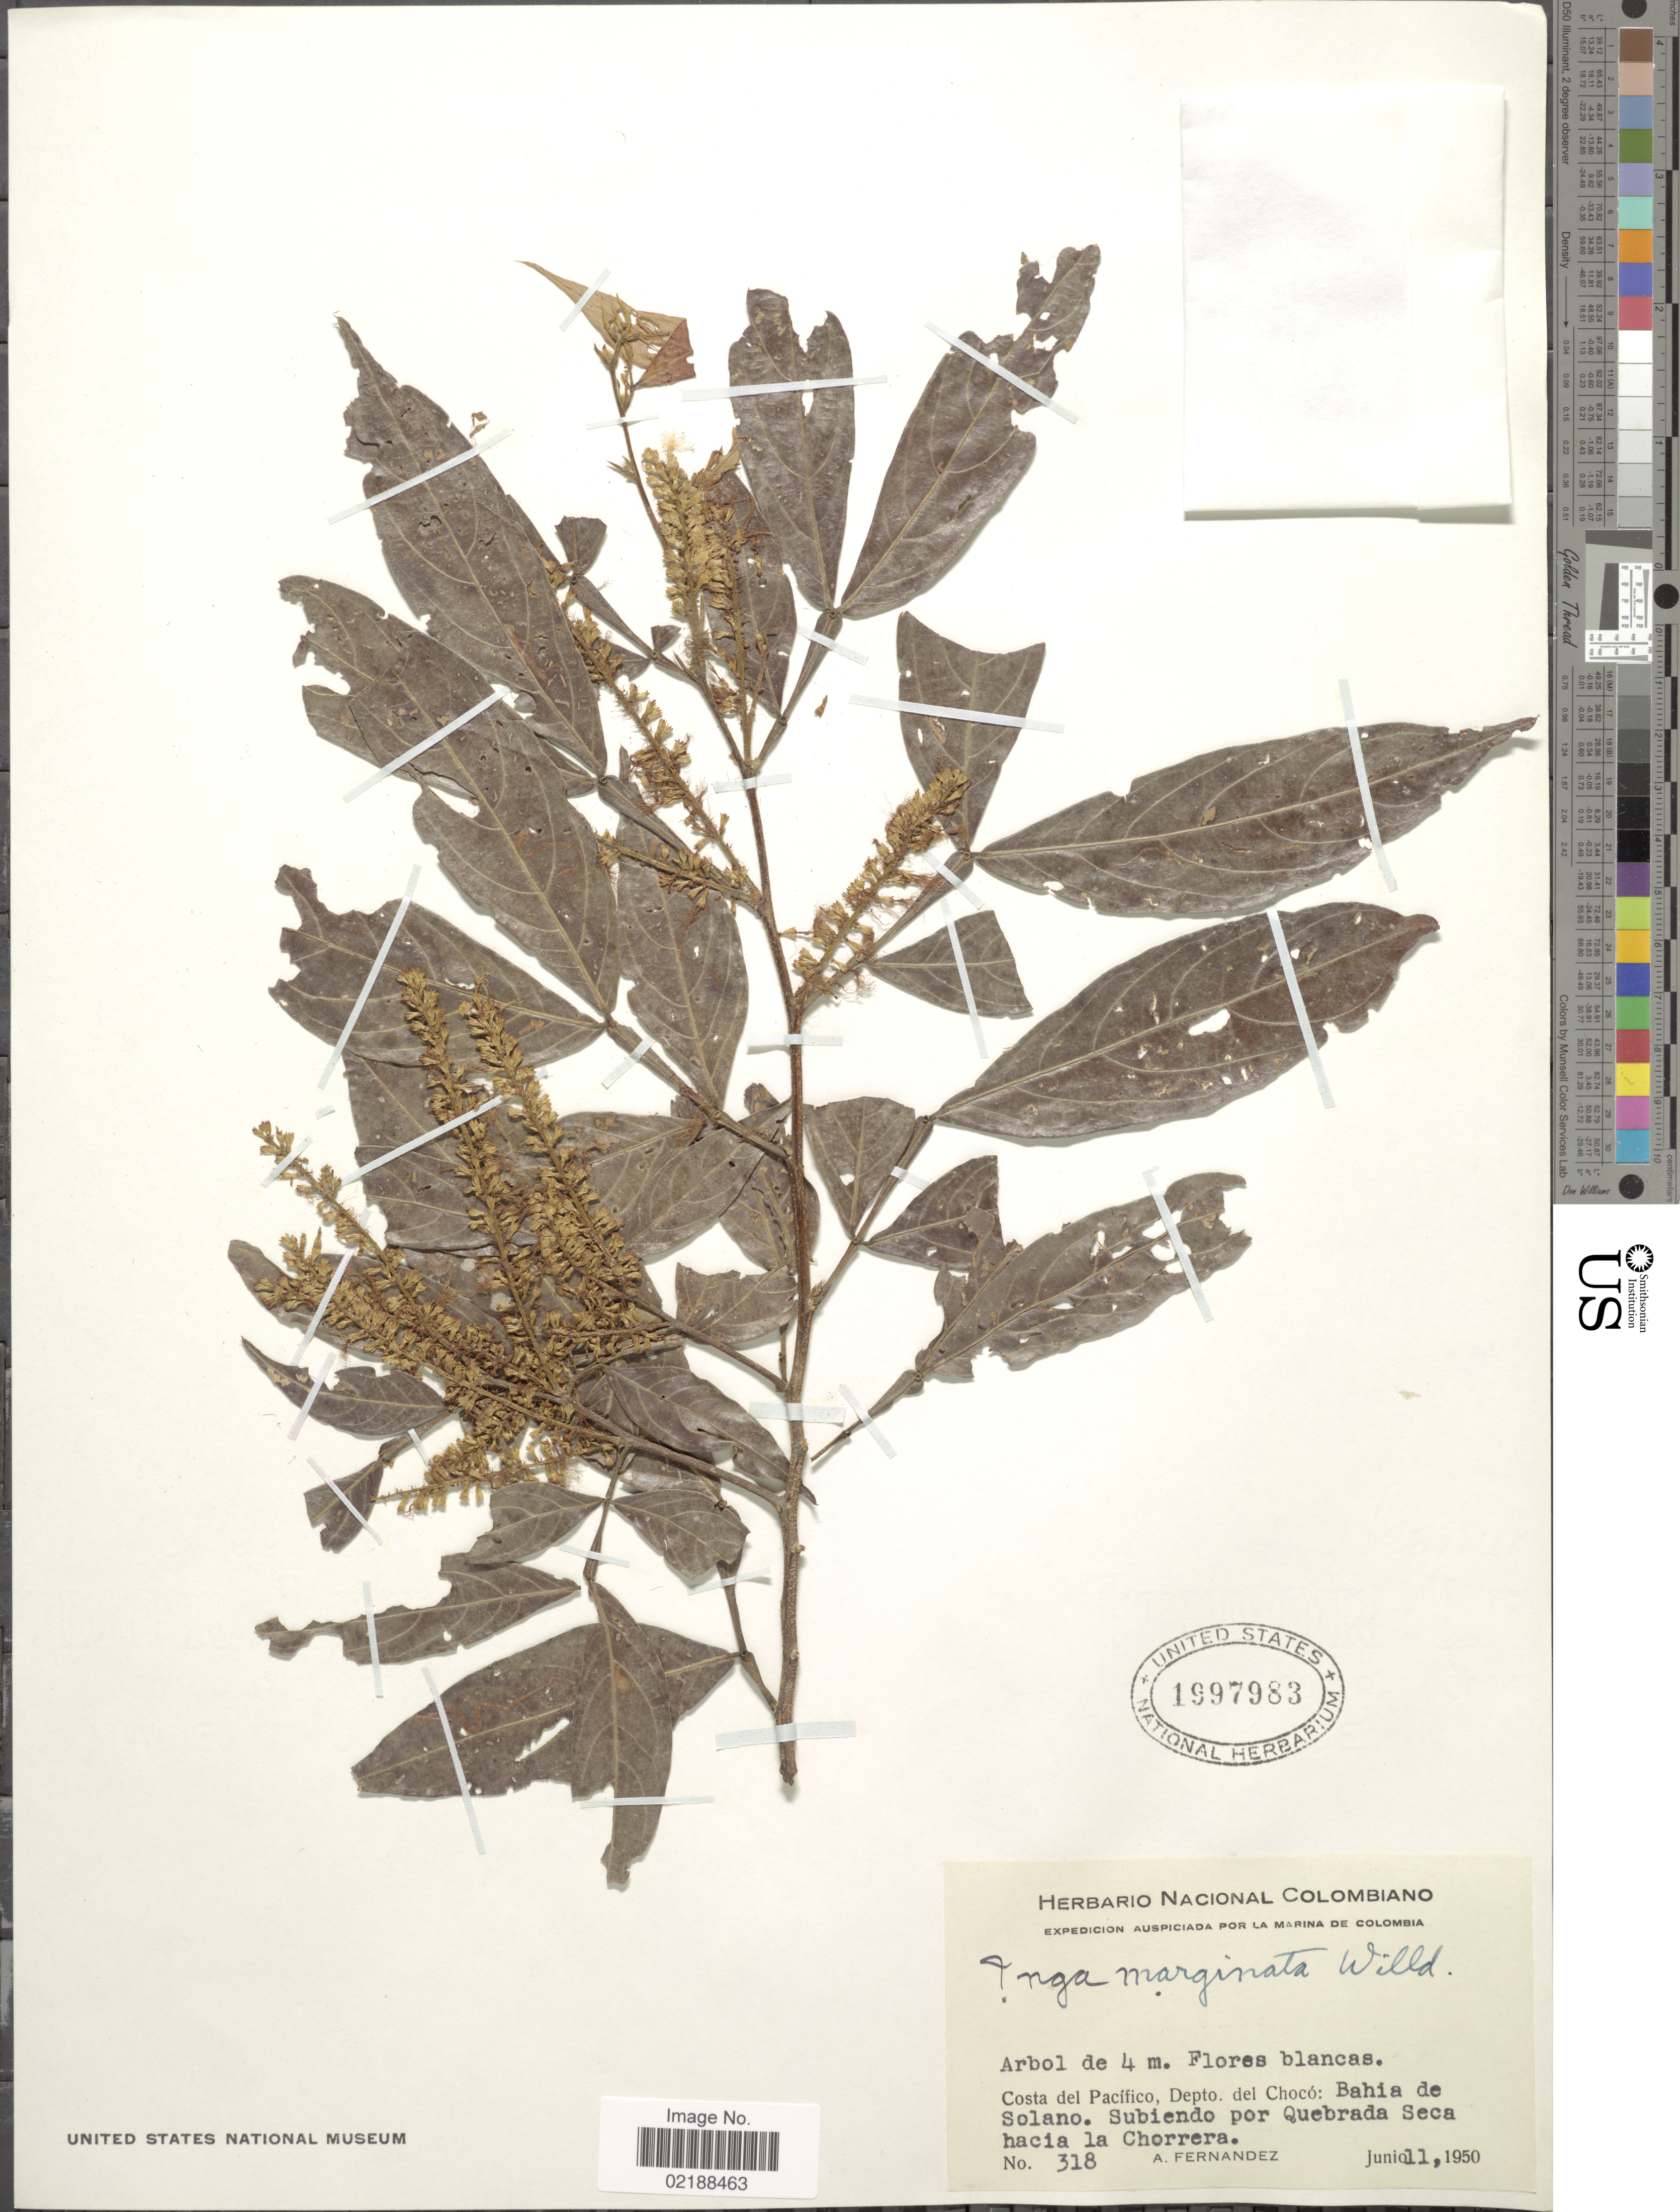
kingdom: Plantae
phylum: Tracheophyta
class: Magnoliopsida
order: Fabales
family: Fabaceae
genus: Inga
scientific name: Inga marginata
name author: Willd.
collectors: A. Fernandez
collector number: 318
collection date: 1950-06-11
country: Colombia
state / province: Chocó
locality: Costa del Pacífico, Depto del Chocó: Bahia de Solano. subiendo por Quebrada Seca hacia la Chorrera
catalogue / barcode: US 1997983